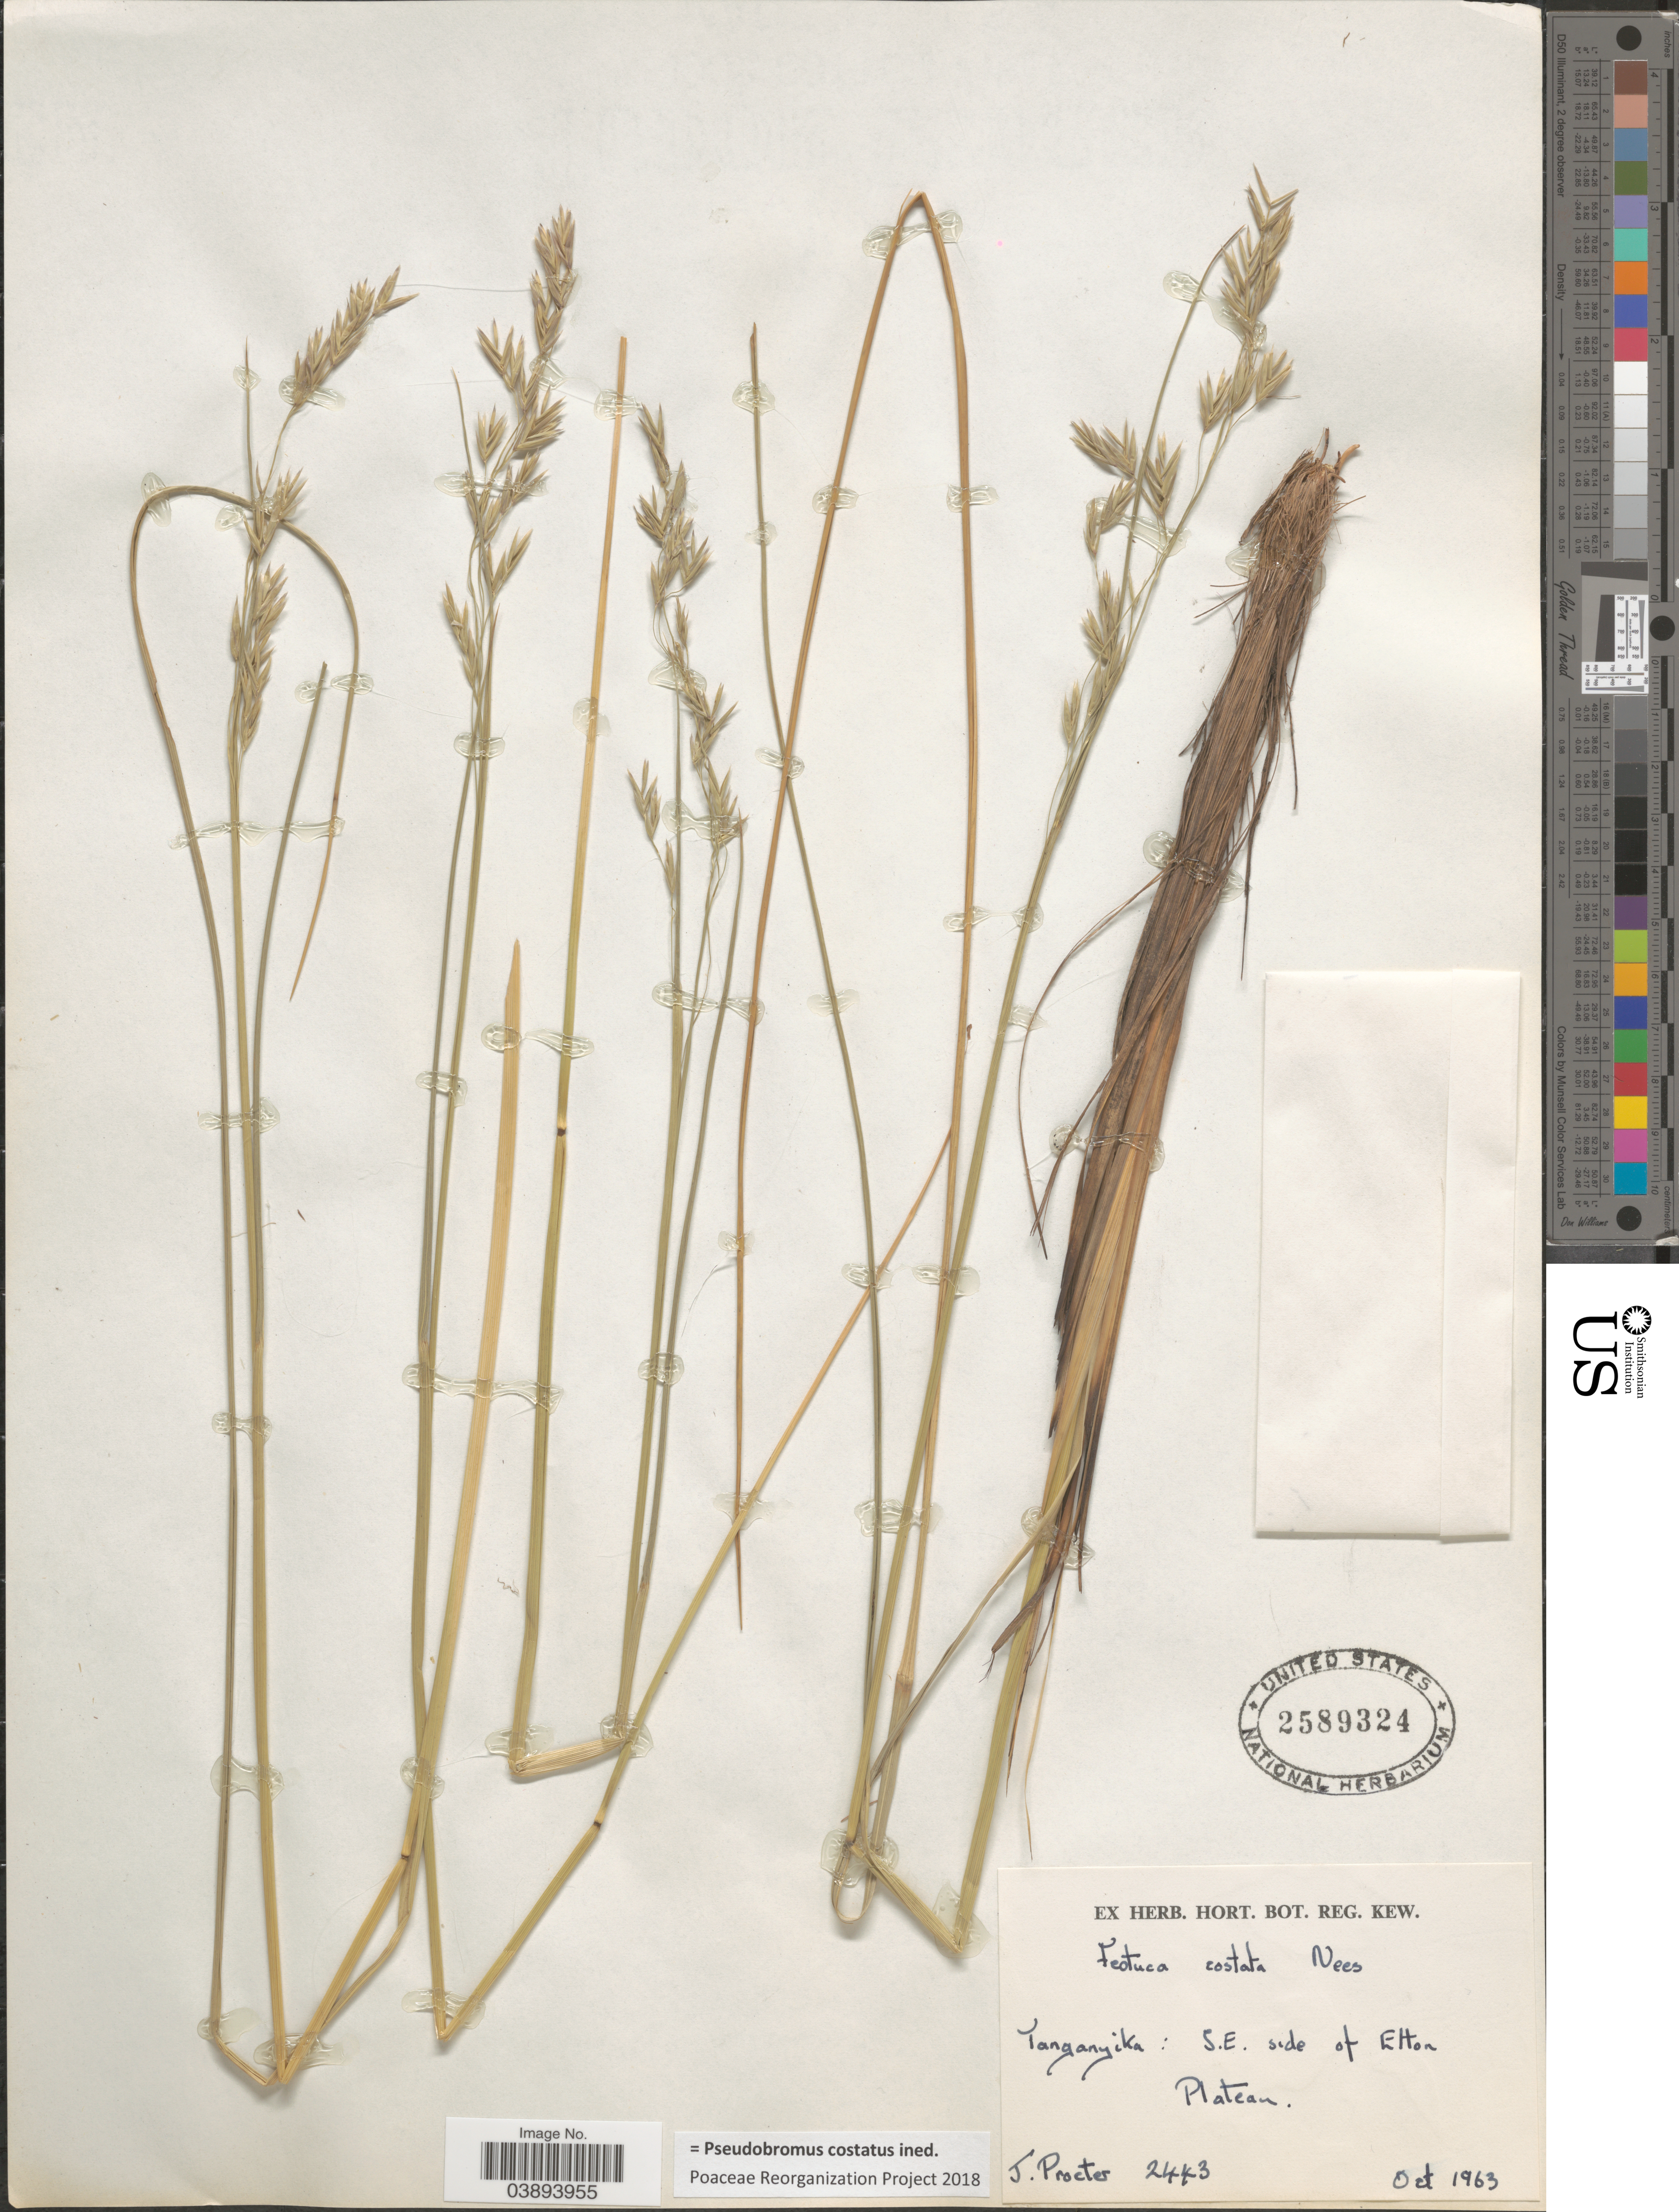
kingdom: Plantae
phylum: Tracheophyta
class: Liliopsida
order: Poales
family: Poaceae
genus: Pseudobromus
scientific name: Pseudobromus costatus ined.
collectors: J. Procter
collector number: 2443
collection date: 1963-10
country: Tanzania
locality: Tanganyika: S.E. side of Elton Plateau.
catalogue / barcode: US 2589324